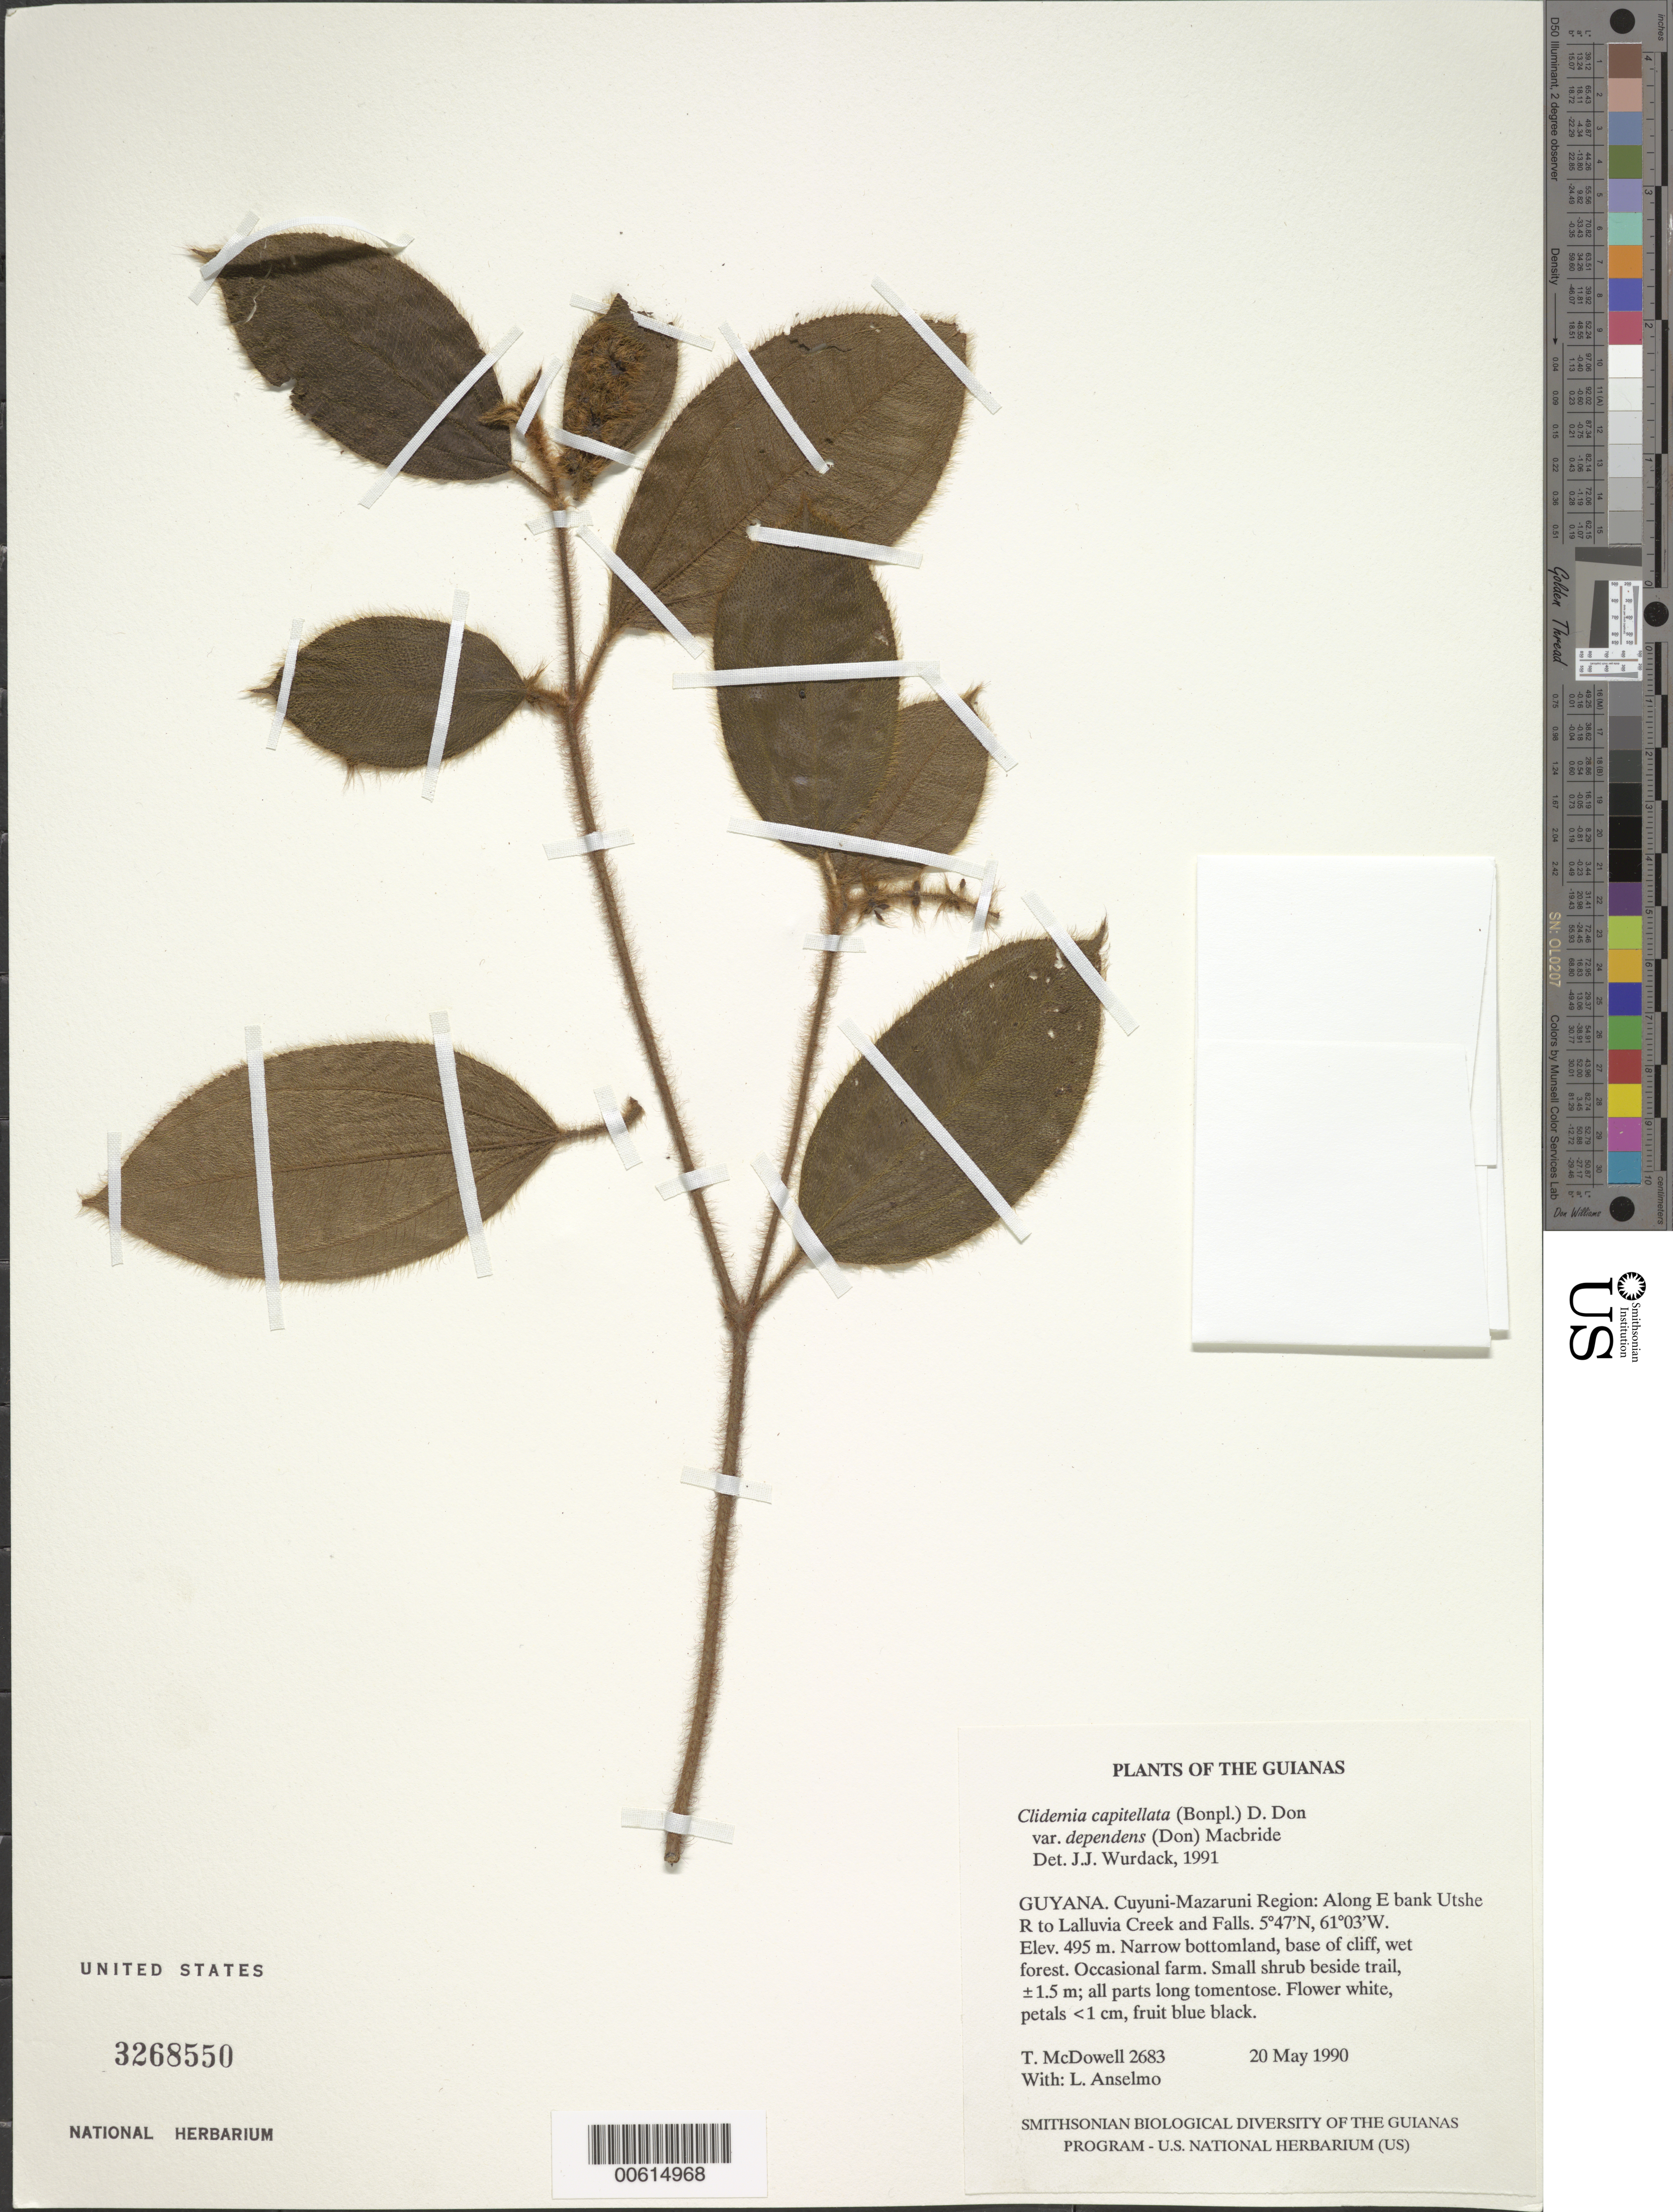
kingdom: Plantae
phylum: Tracheophyta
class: Magnoliopsida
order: Myrtales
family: Melastomataceae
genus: Clidemia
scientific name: Clidemia capitellata var. dependens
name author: (Pav. & D. Don) J.F. Macbr.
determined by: Wurdack, John J., (US), US (UNITED STATES)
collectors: T. McDowell & L. Anselmo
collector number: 2683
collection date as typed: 20 May 1990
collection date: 1990-05-20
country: Guyana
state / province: Cuyuni-Mazaruni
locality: Along E bank Utshi R, from falls above Paruima Mission to Lalluvia Creek and Falls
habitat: Narrow bottomland, base of cliff, wet forest. Occasional farm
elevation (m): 495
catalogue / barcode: US 3268550